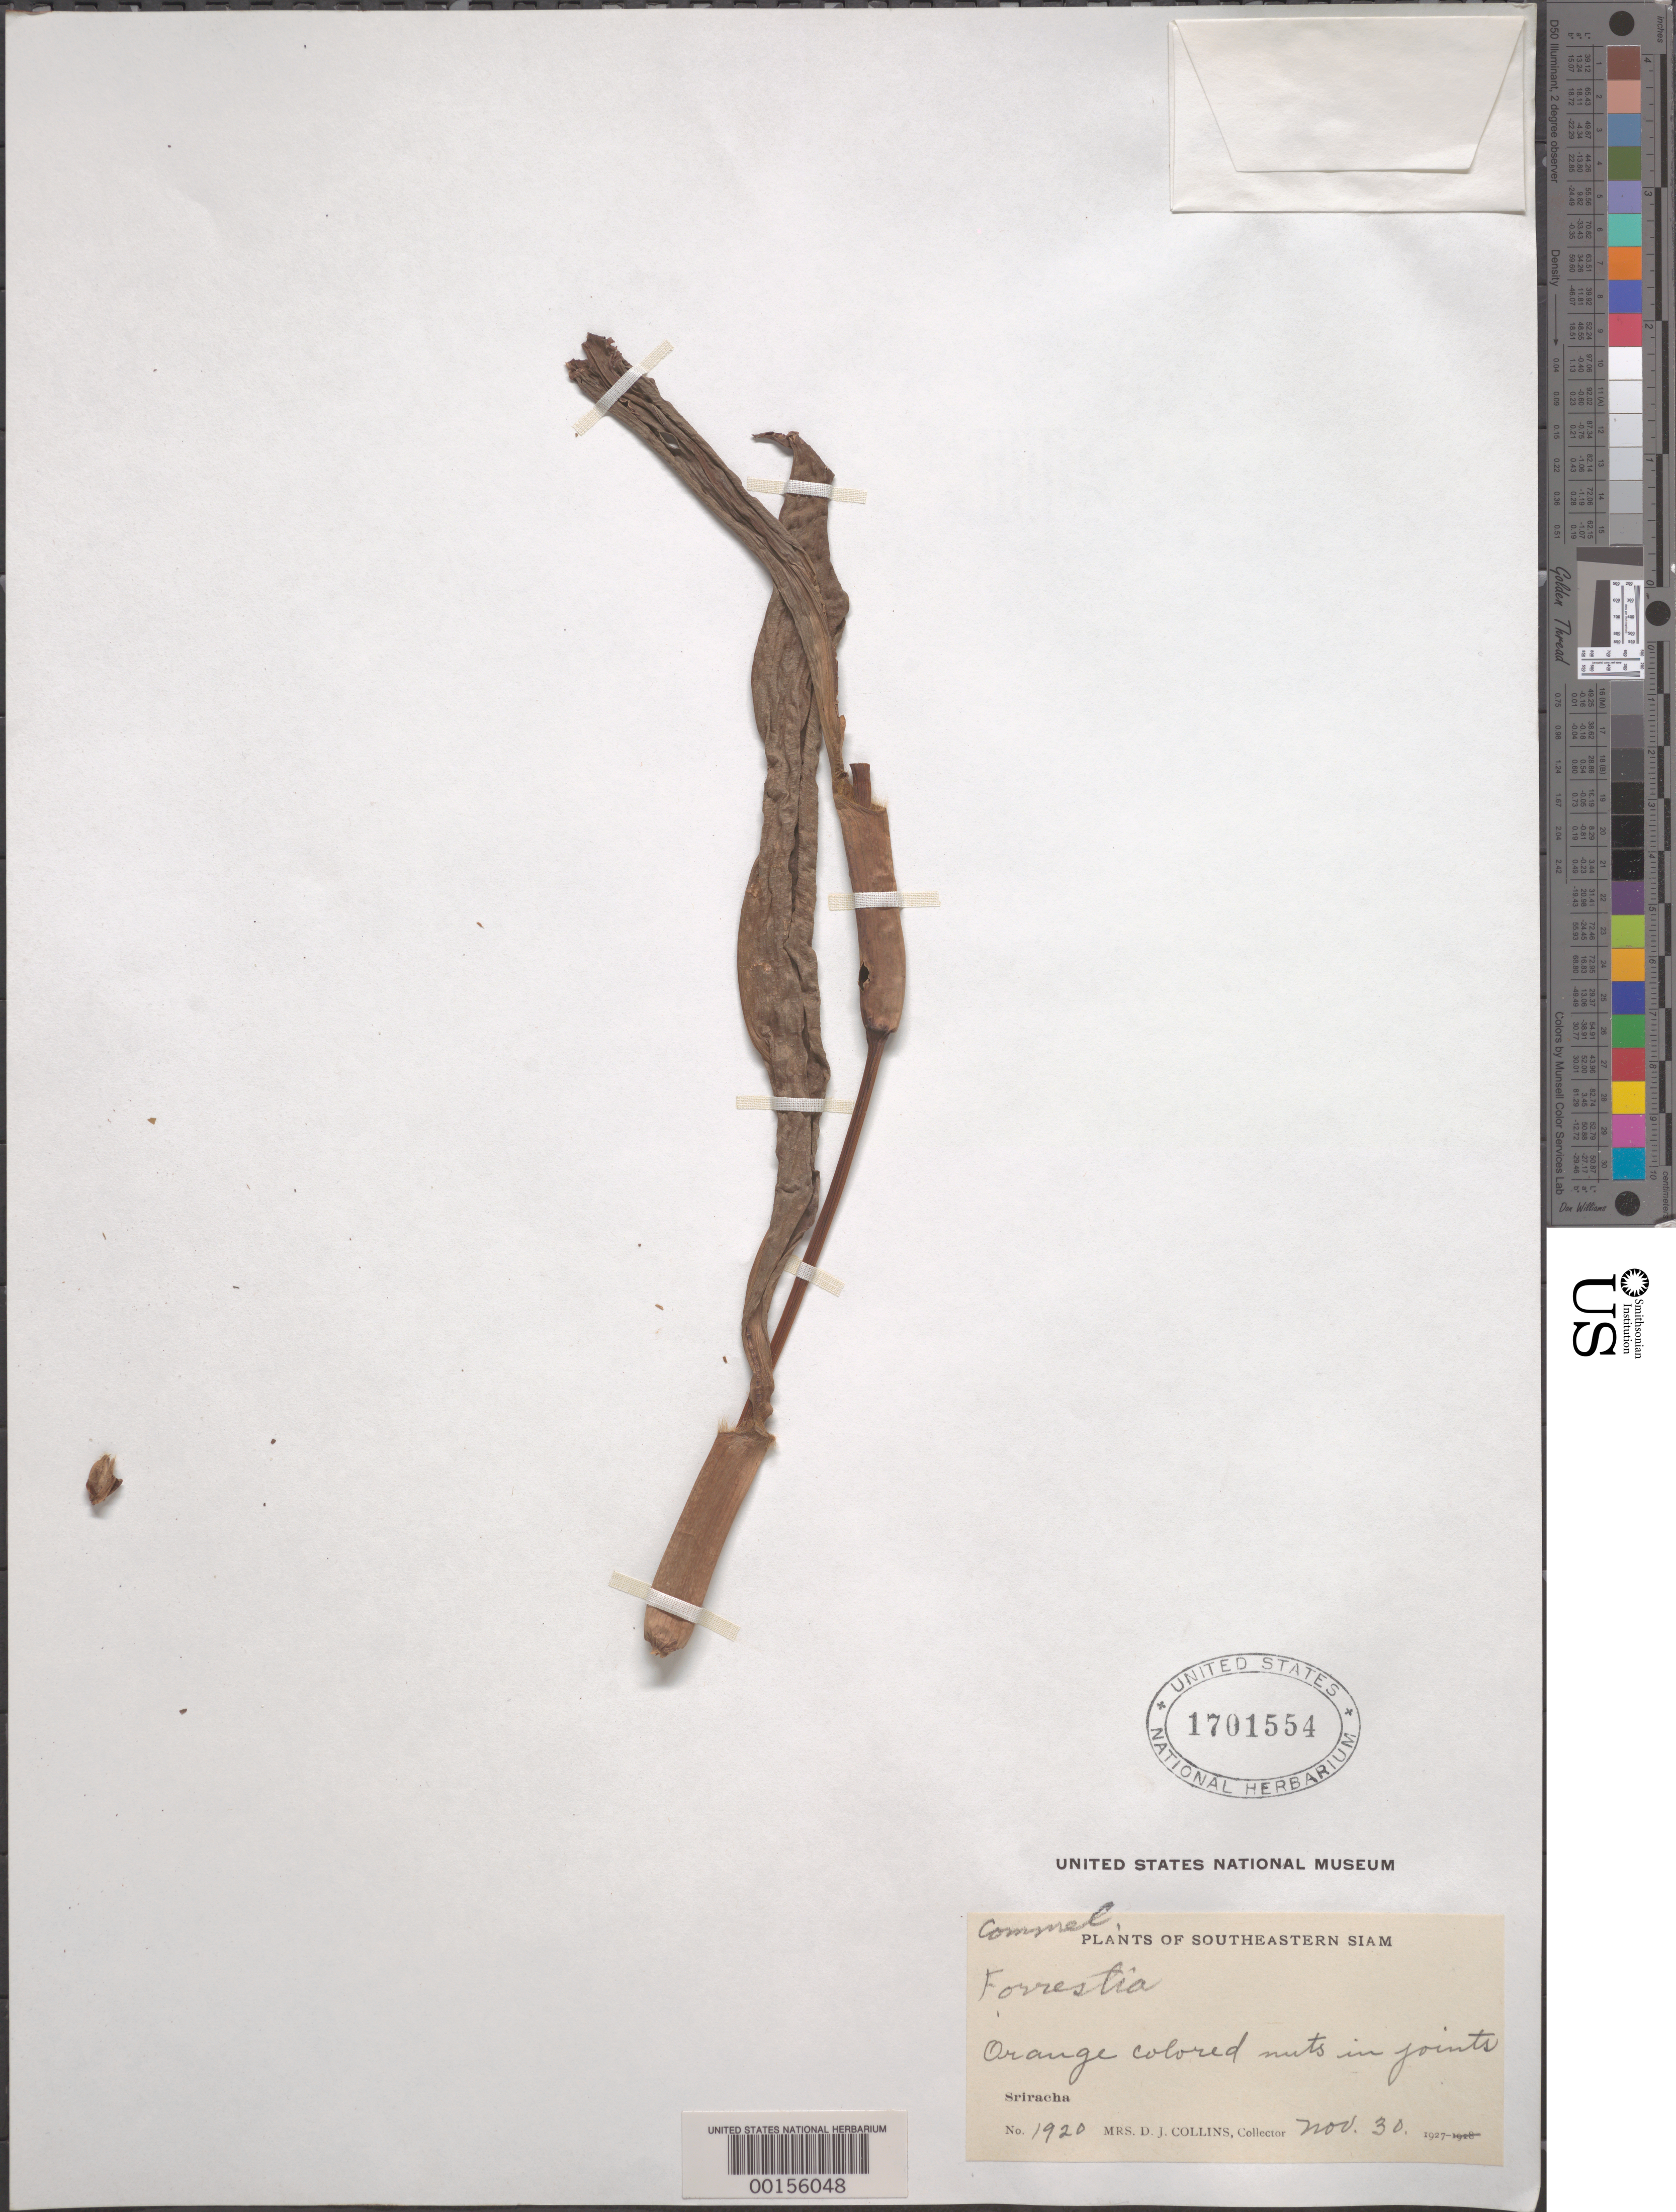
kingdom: Plantae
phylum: Tracheophyta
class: Liliopsida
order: Commelinales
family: Commelinaceae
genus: Amischotolype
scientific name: Amischotolype sp.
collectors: Mrs. D. J. Collins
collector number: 1920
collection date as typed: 30 Nov 1927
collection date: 1927-11-30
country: Thailand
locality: Sriracha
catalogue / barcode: US 1701554